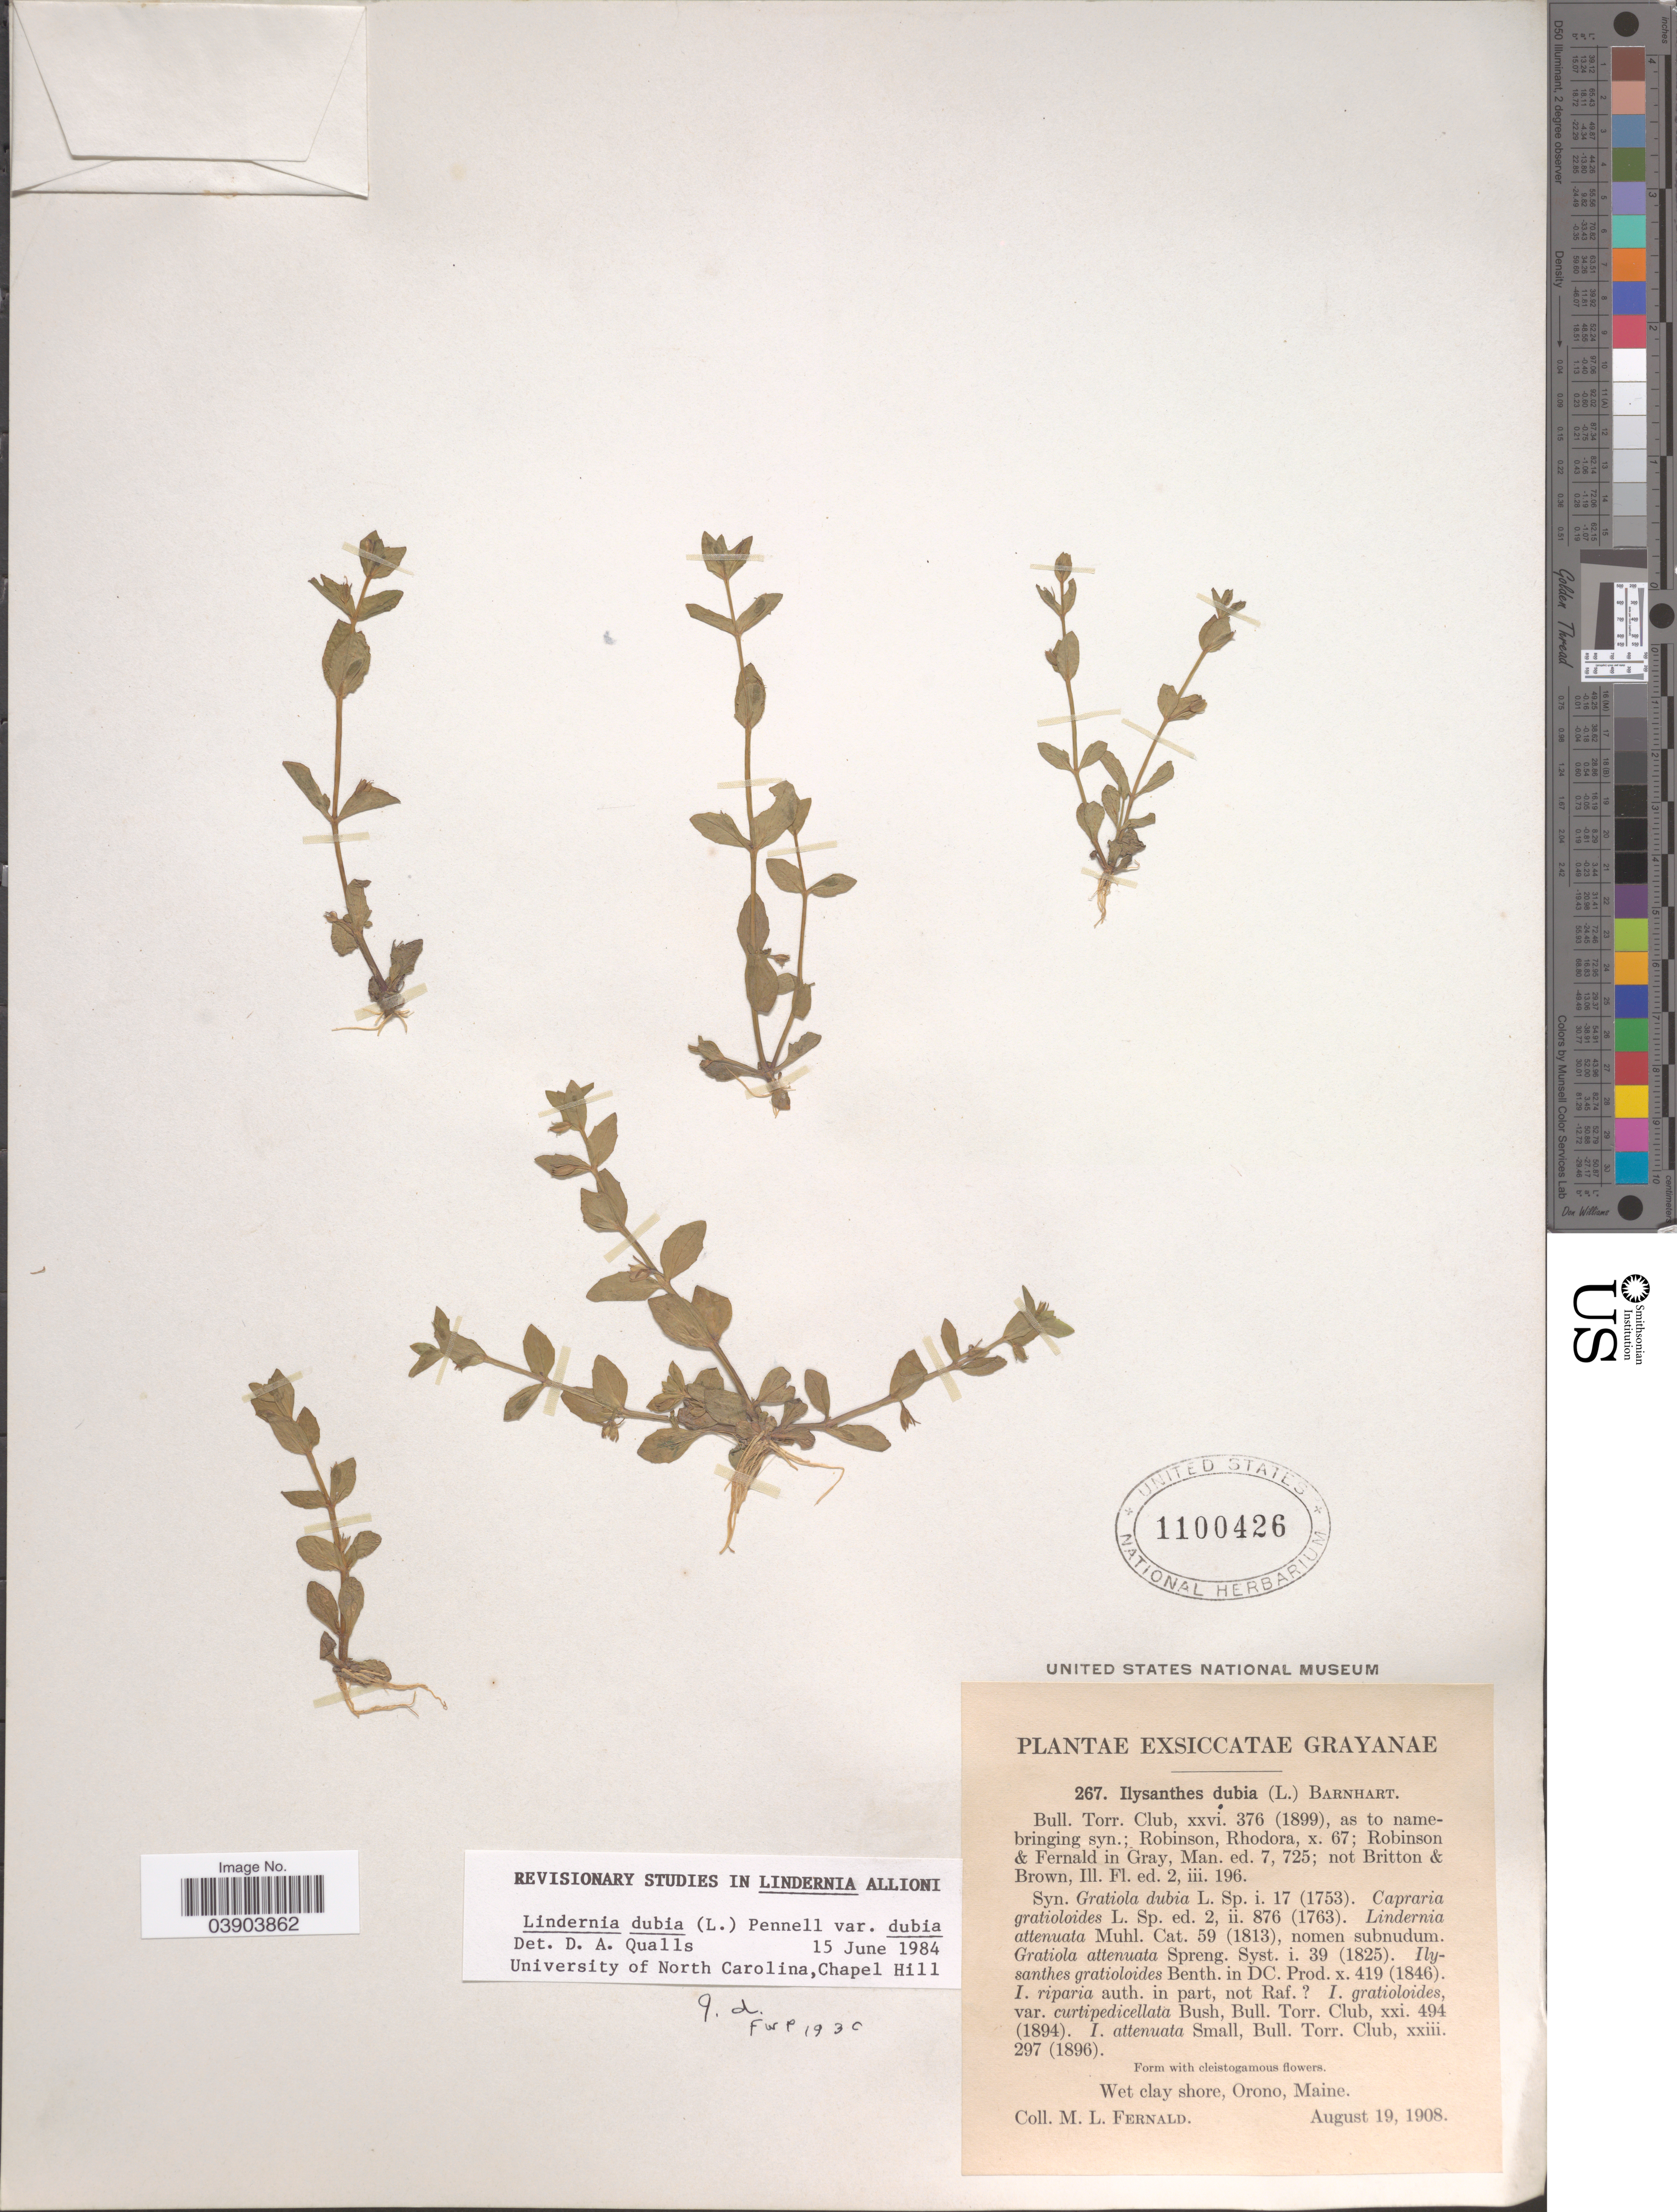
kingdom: Plantae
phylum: Tracheophyta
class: Magnoliopsida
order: Lamiales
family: Linderniaceae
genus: Lindernia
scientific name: Lindernia dubia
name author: (L.) Pennell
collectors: M. L. Fernald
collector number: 267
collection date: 1908-08-19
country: United States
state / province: Maine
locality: Orono.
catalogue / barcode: US 1100426